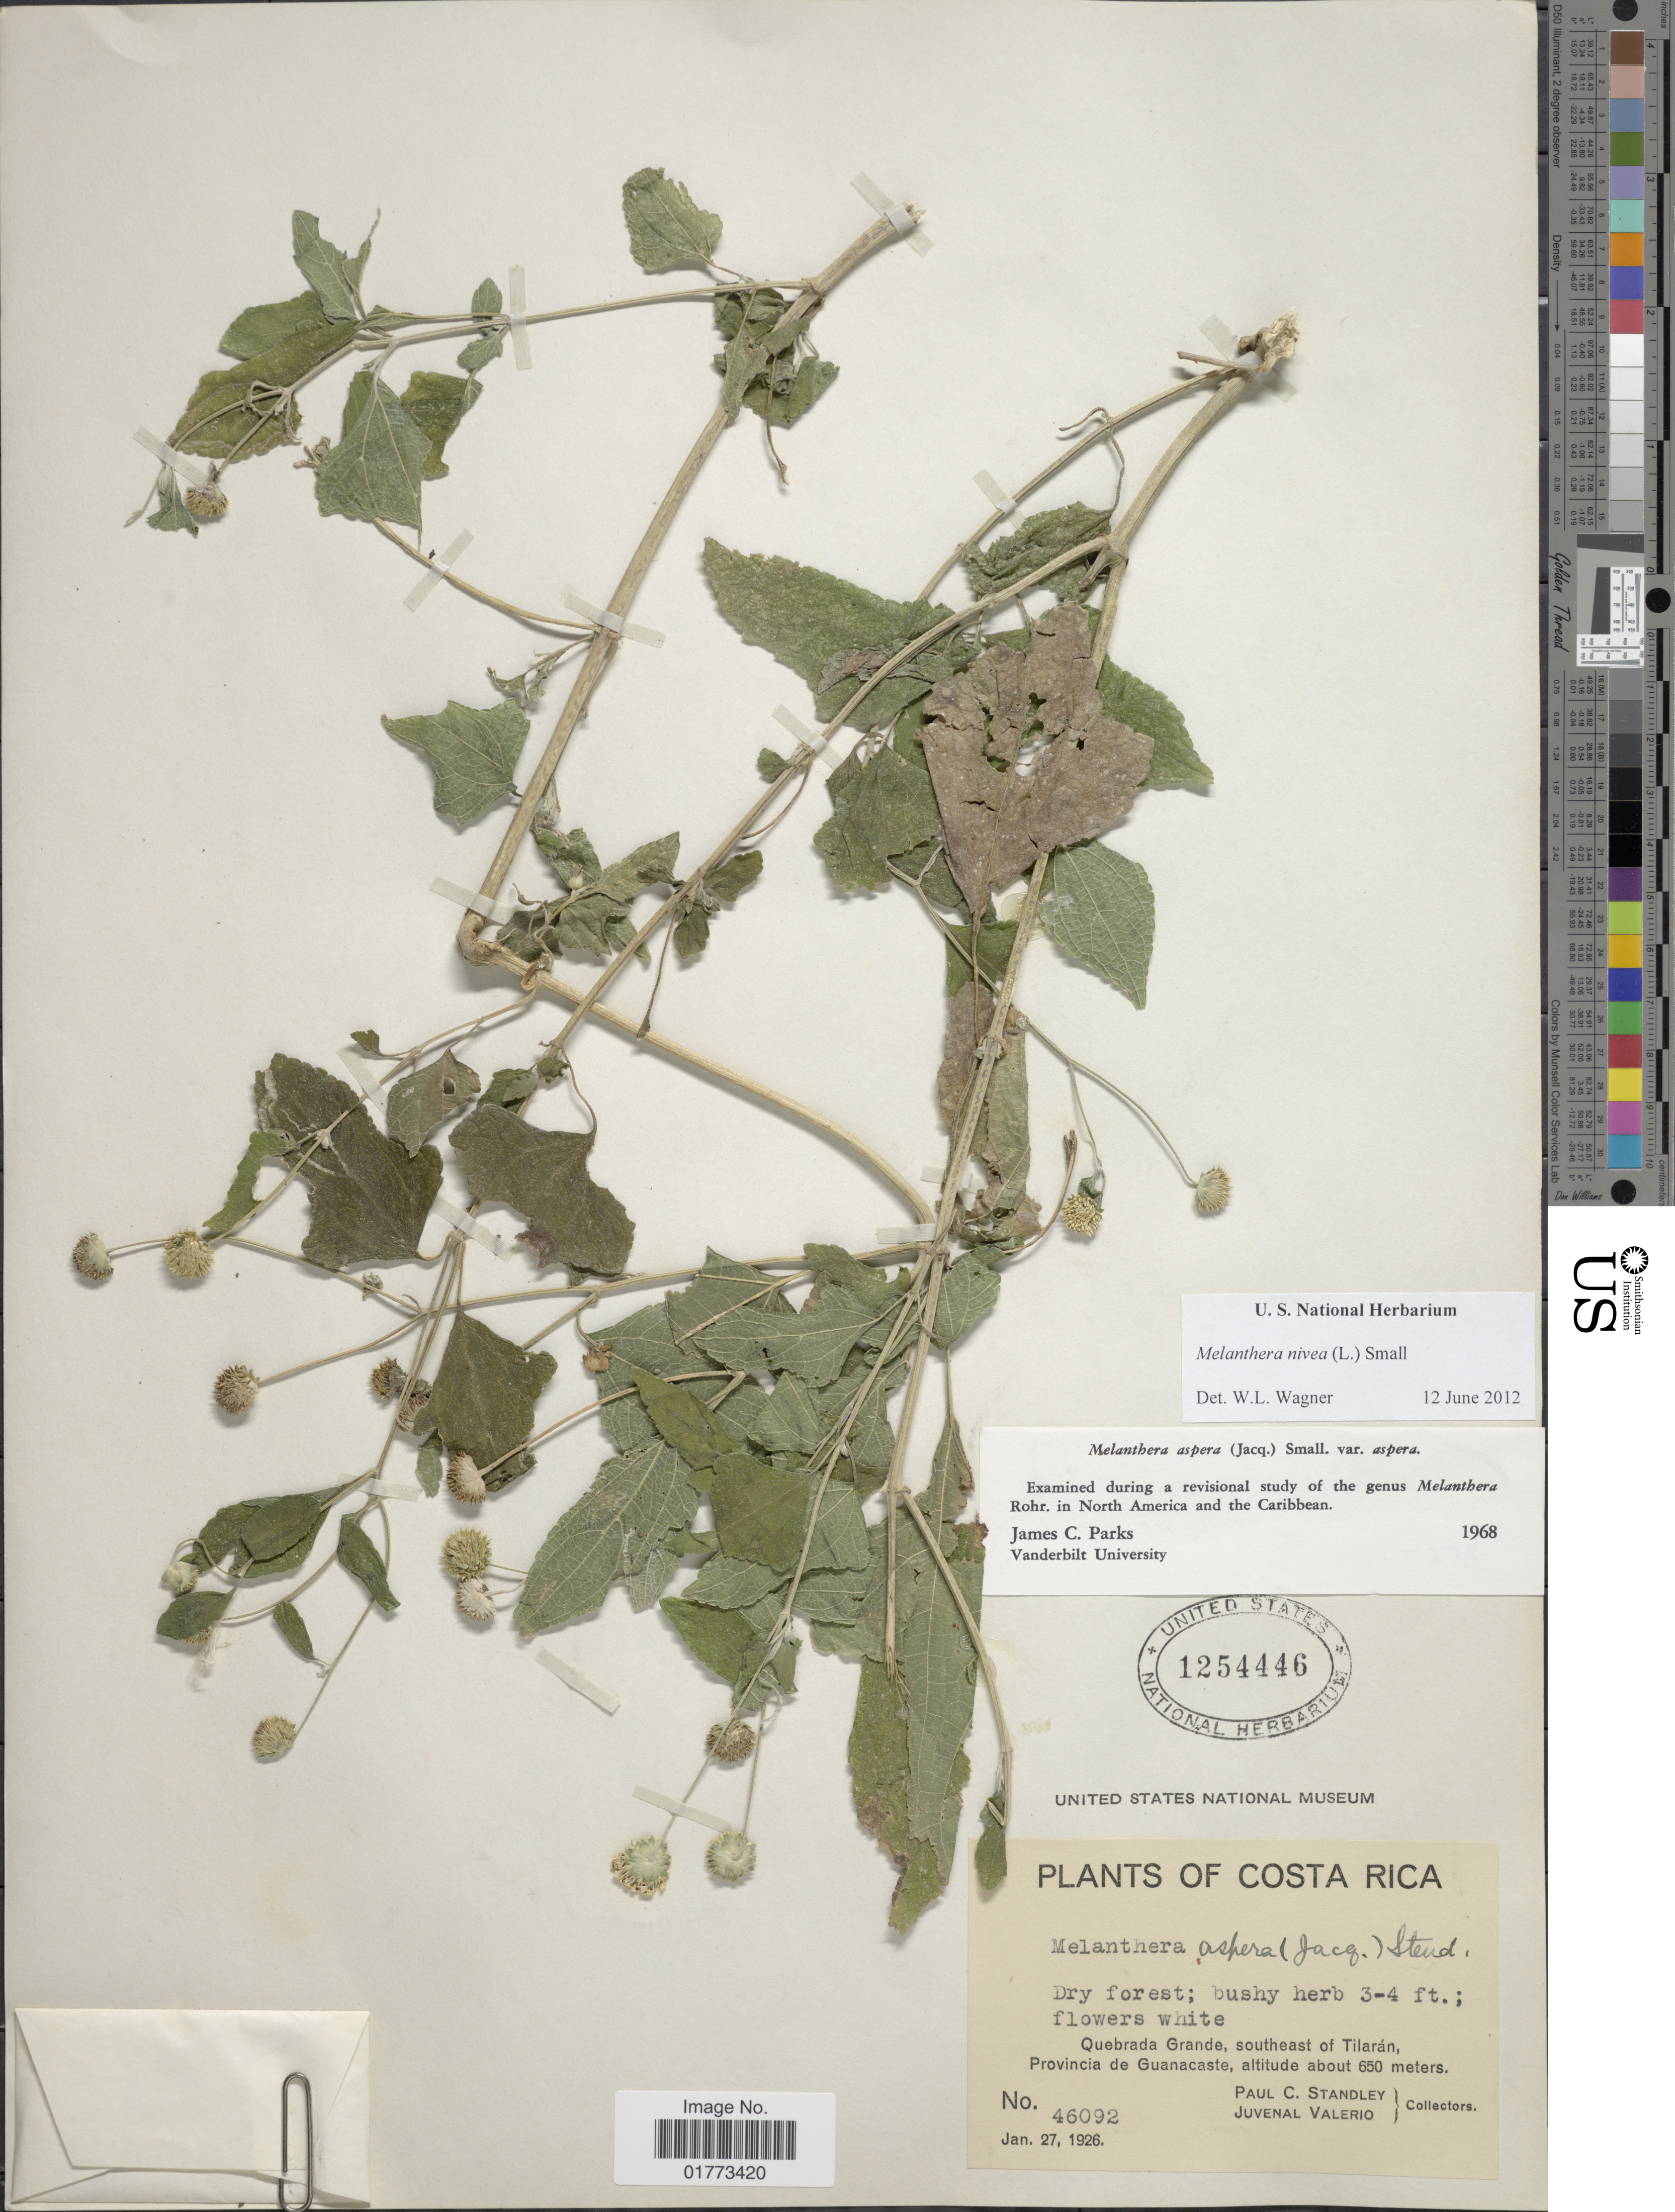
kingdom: Plantae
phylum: Tracheophyta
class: Magnoliopsida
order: Asterales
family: Asteraceae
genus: Melanthera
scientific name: Melanthera nivea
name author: (L.) Small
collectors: P. C. Standley & J. Valerio R.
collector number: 46092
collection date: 1926-01-27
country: Costa Rica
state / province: Guanacaste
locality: Quebrada Grande, southeast of Tilarán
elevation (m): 650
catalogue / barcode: US 1254446